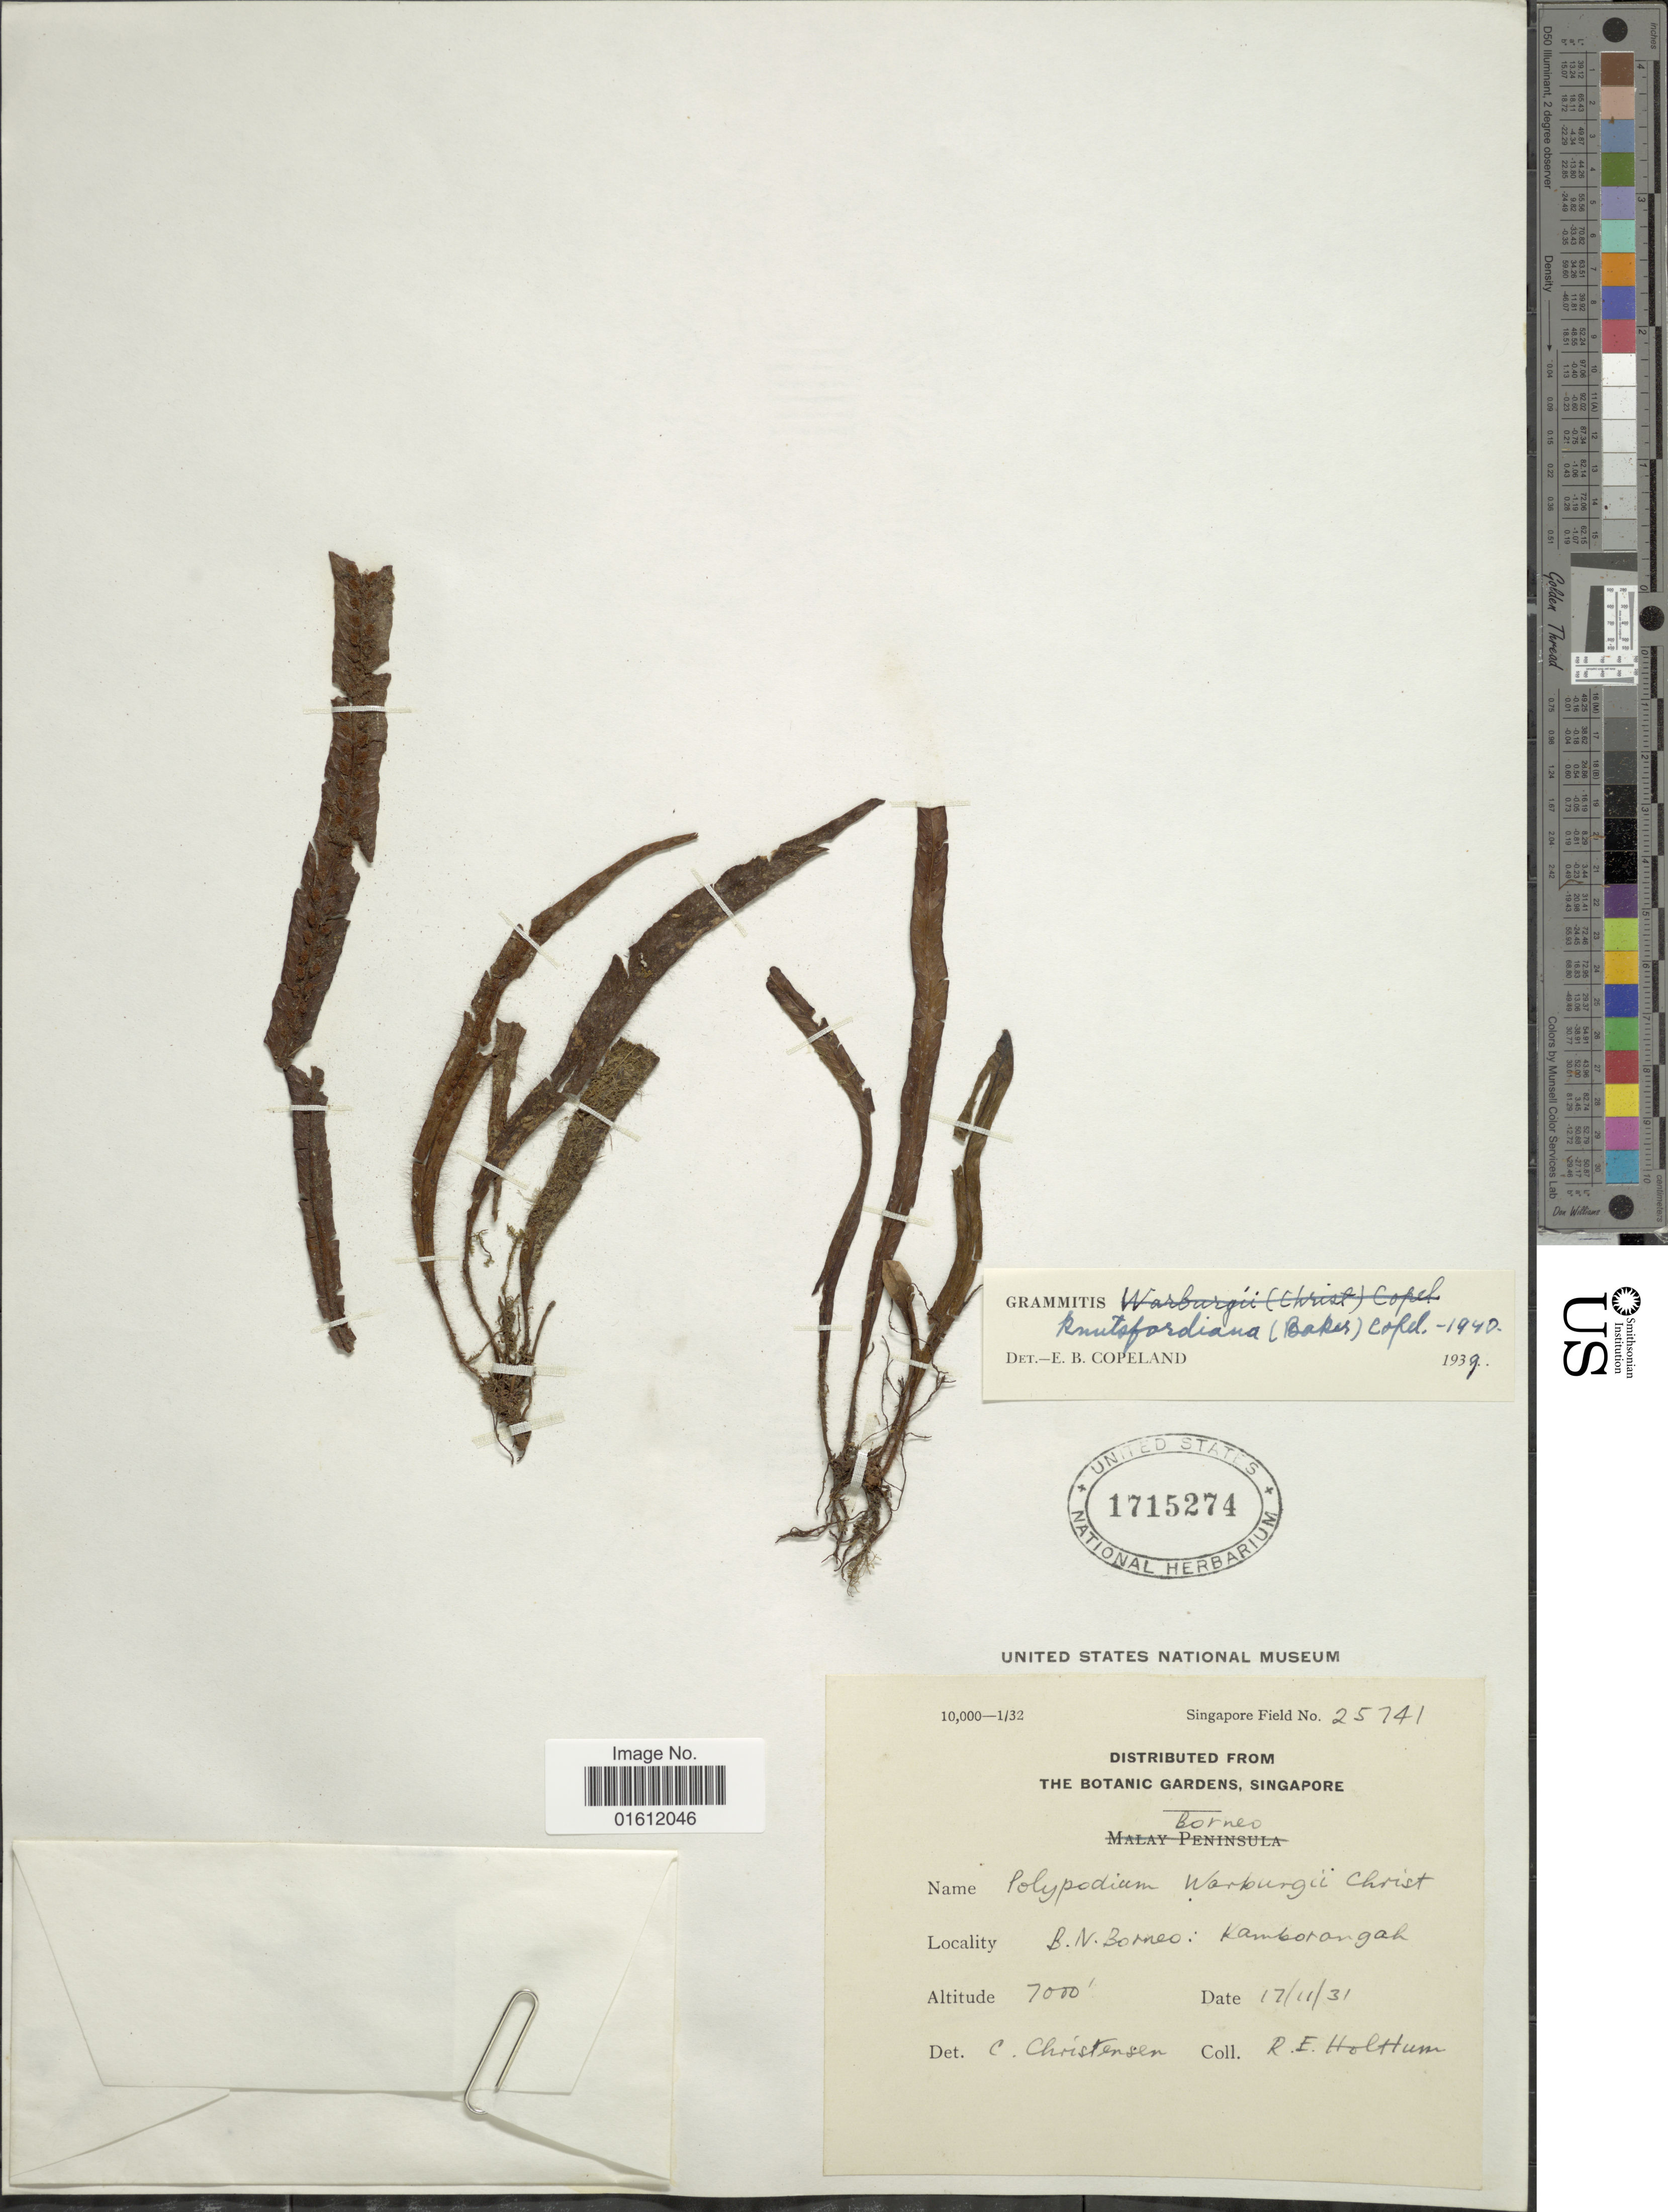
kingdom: Plantae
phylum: Tracheophyta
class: Polypodiopsida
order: Polypodiales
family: Polypodiaceae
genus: Oreogrammitis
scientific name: Oreogrammitis knutsfordiana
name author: (Baker) Parris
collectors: R. E. Holttum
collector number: Singapore Field 25741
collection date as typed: Transcribed d/m/y: 17/11/31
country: Malaysia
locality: Borneo, B.N.Borneo: Kamborangah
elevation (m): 2134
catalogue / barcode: US 1715274